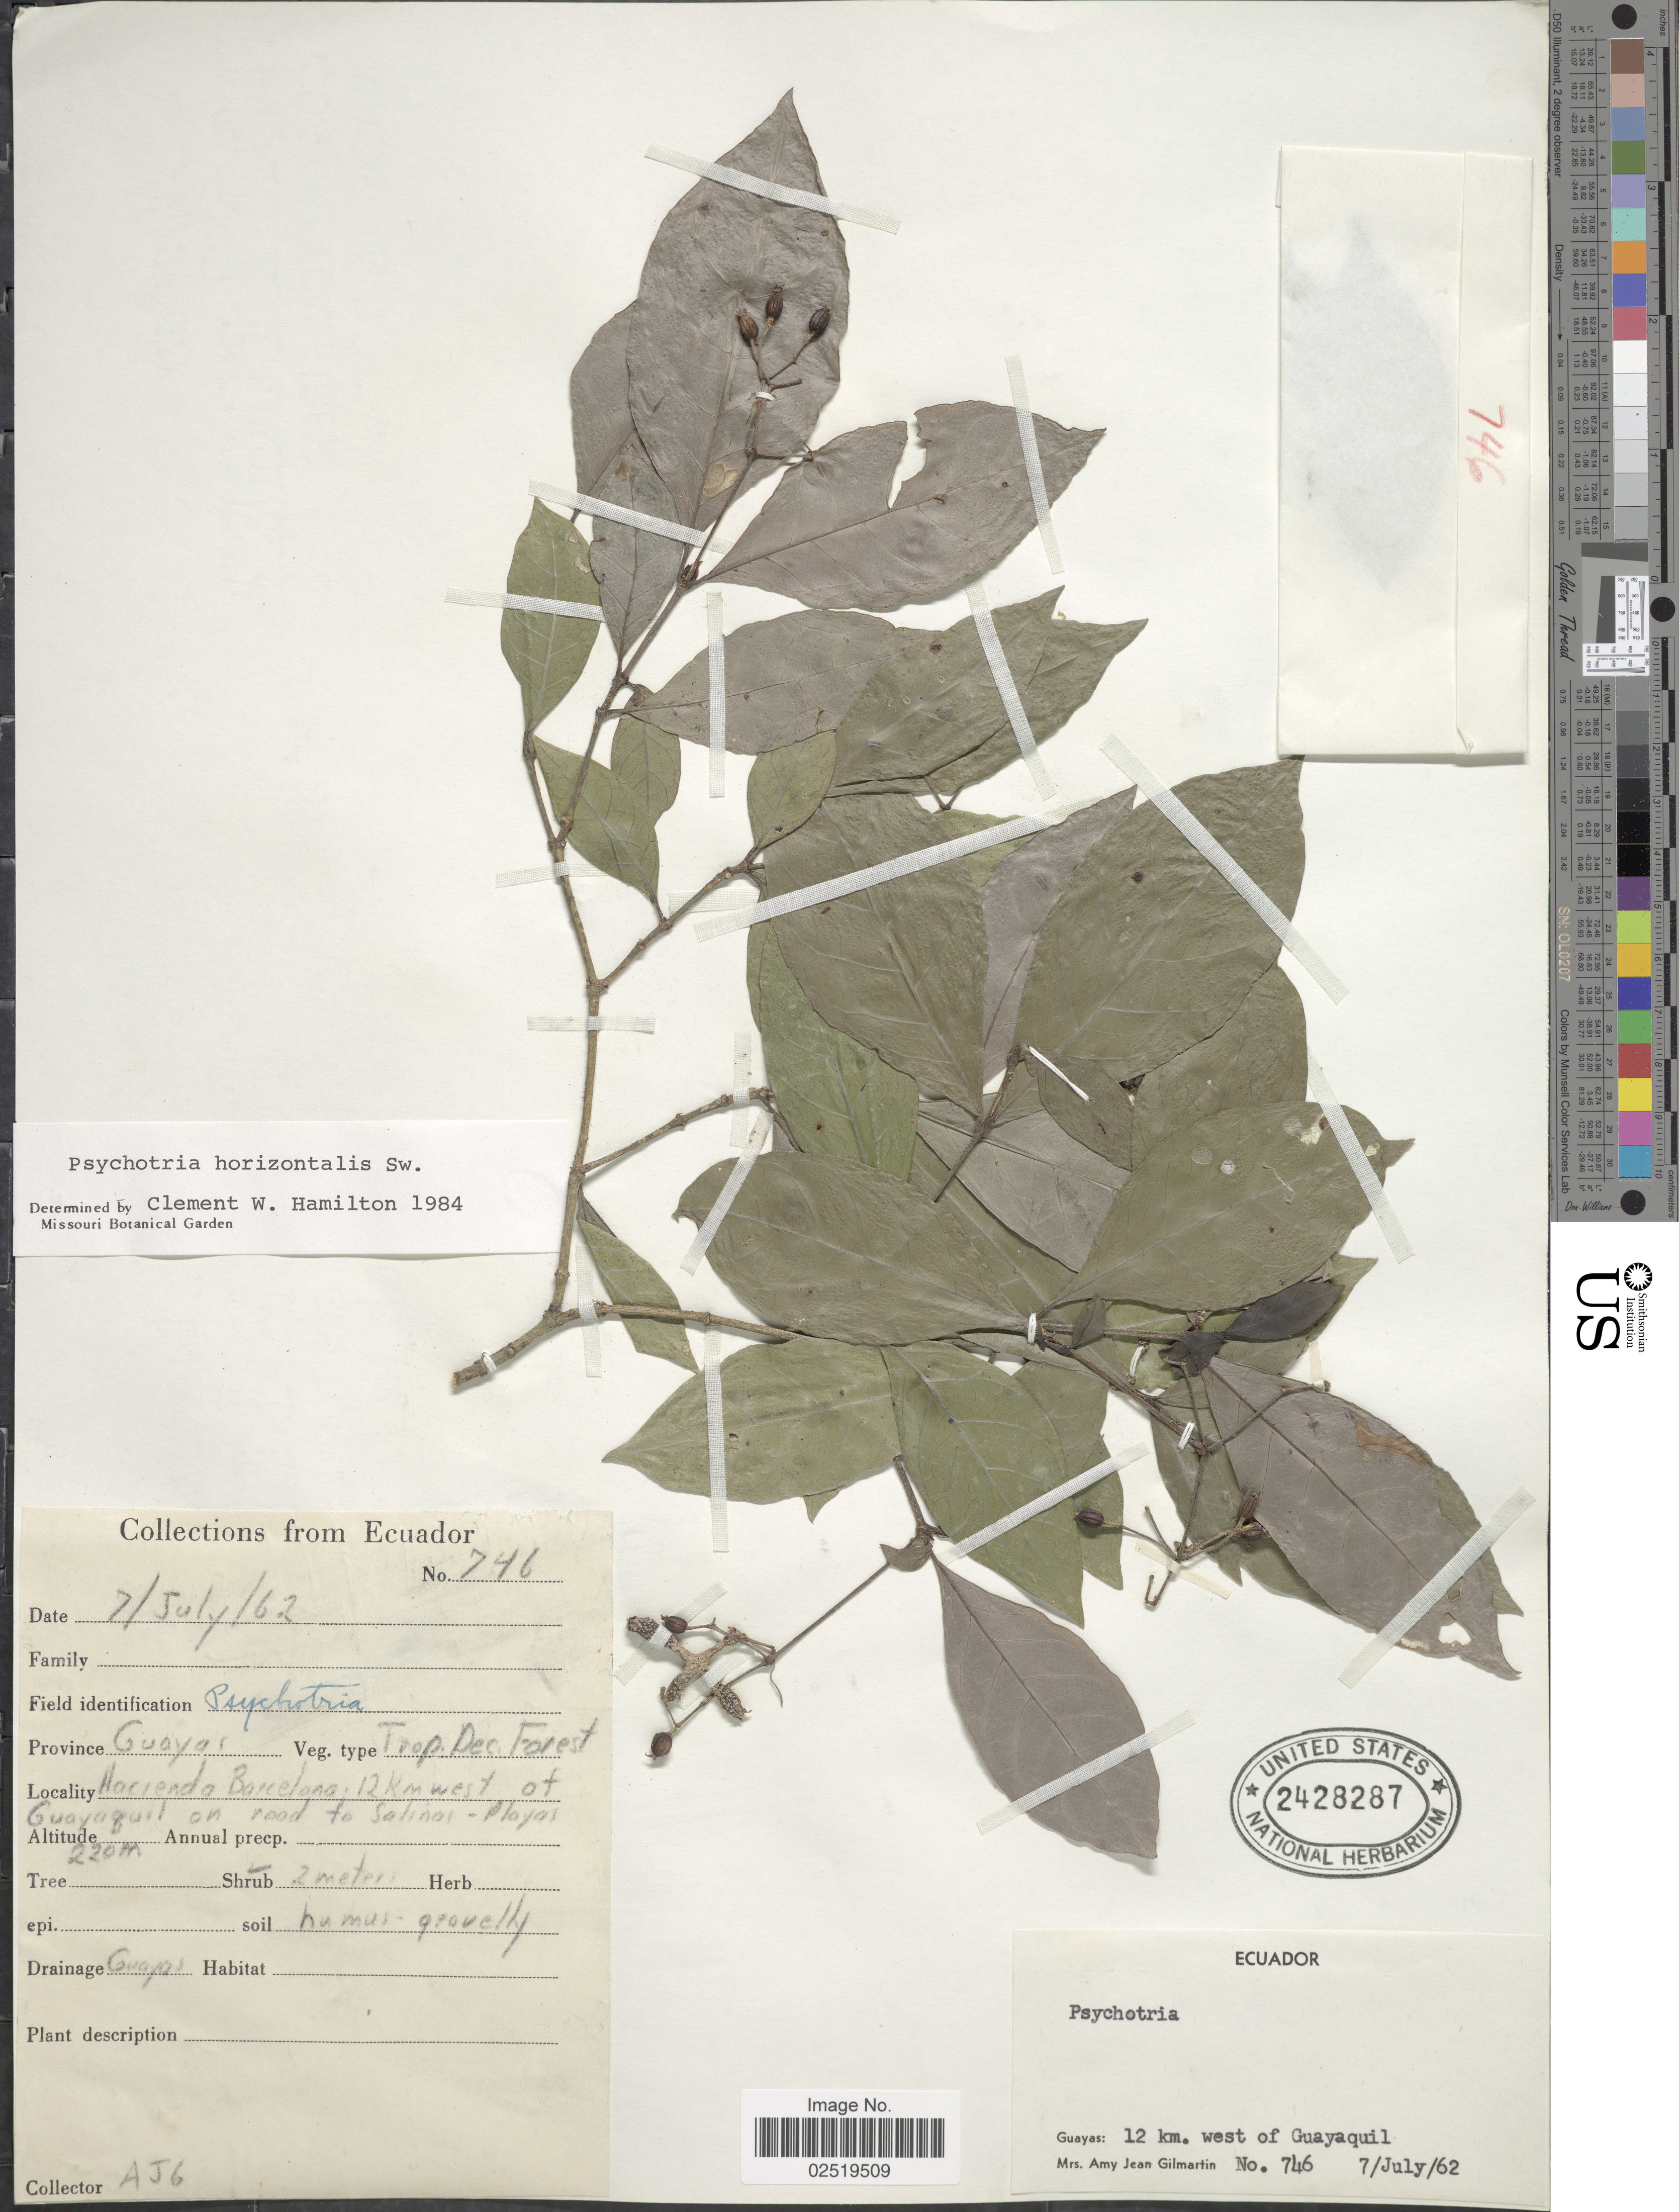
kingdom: Plantae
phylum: Tracheophyta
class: Magnoliopsida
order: Gentianales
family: Rubiaceae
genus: Psychotria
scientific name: Psychotria horizontalis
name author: Sw.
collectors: A. J. Gilmartin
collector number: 746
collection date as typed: Transcribed d/m/y: 7/7/62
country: Ecuador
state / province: Guayas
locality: Hacienda Barcelona, 12 Km west of Guayaquil on road to Salinas-Playas.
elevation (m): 220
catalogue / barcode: US 2428287